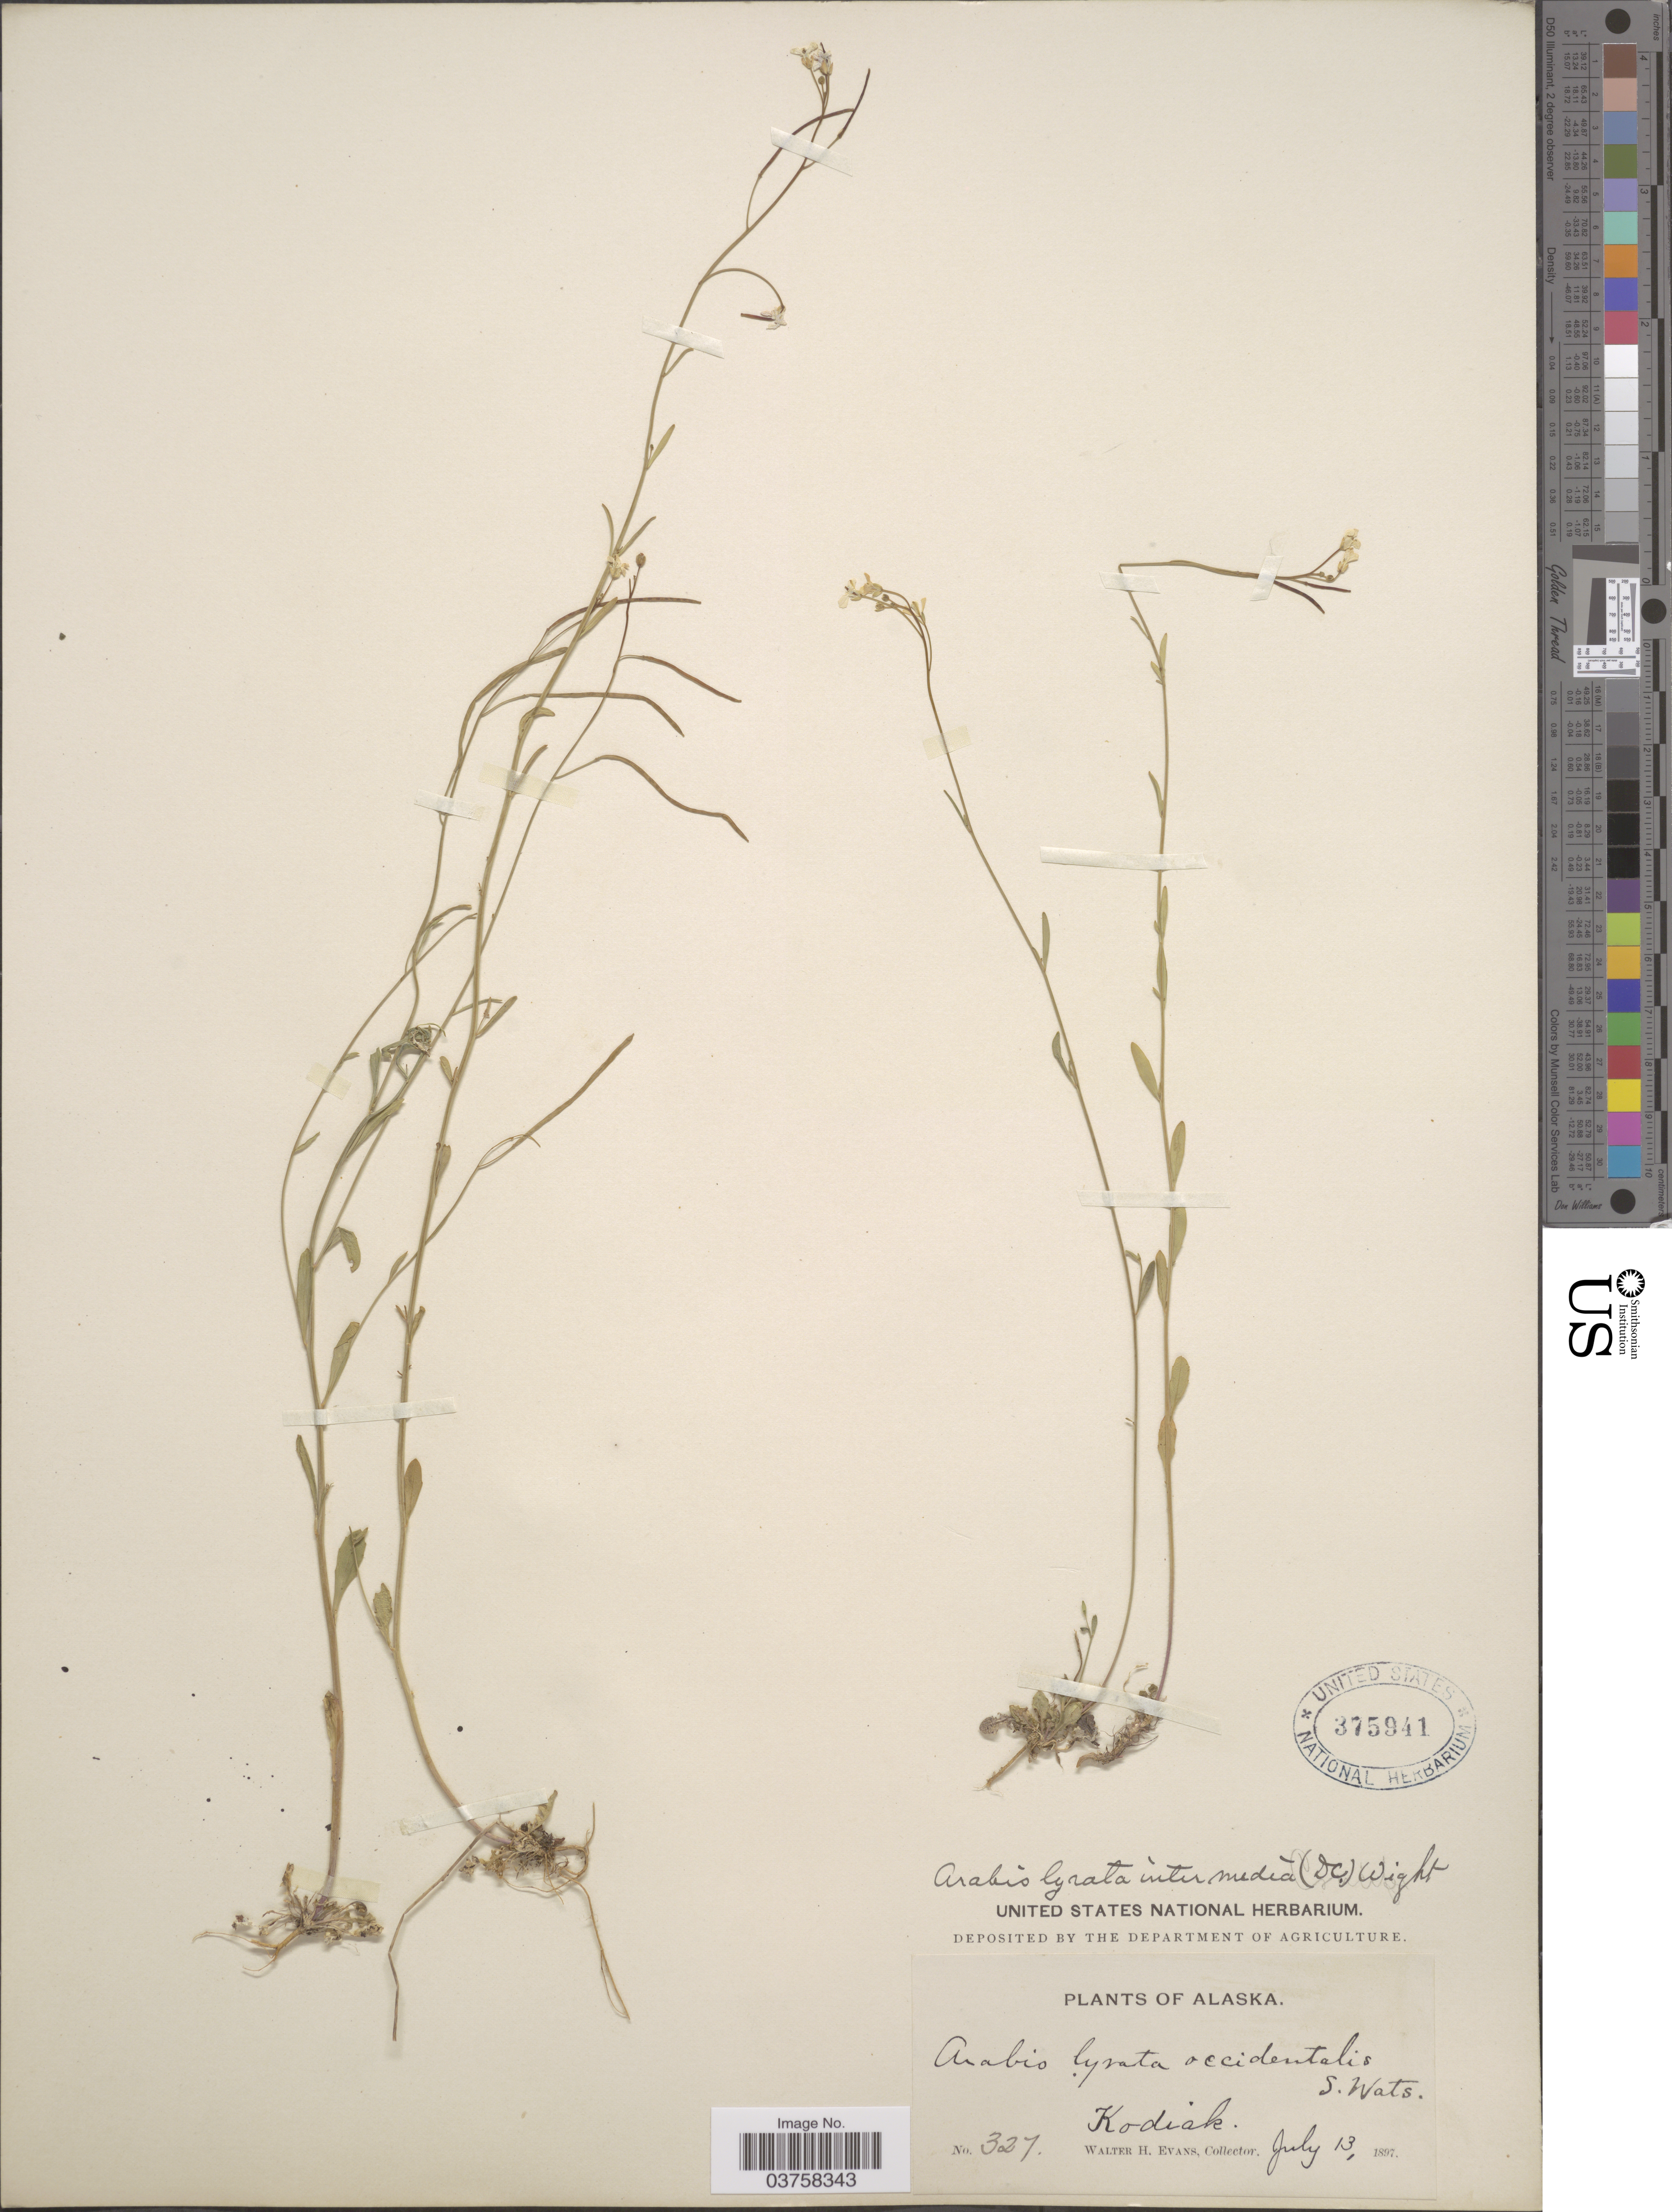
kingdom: Plantae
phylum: Tracheophyta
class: Magnoliopsida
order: Brassicales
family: Brassicaceae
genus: Arabidopsis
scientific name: Arabidopsis lyrata subsp. kamchatica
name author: (Fisch. ex DC.) O'Kane & Al-Shehbaz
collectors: W. H. Evans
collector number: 327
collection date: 1897-07-13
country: United States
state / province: Alaska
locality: Kodiak.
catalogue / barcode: US 375941